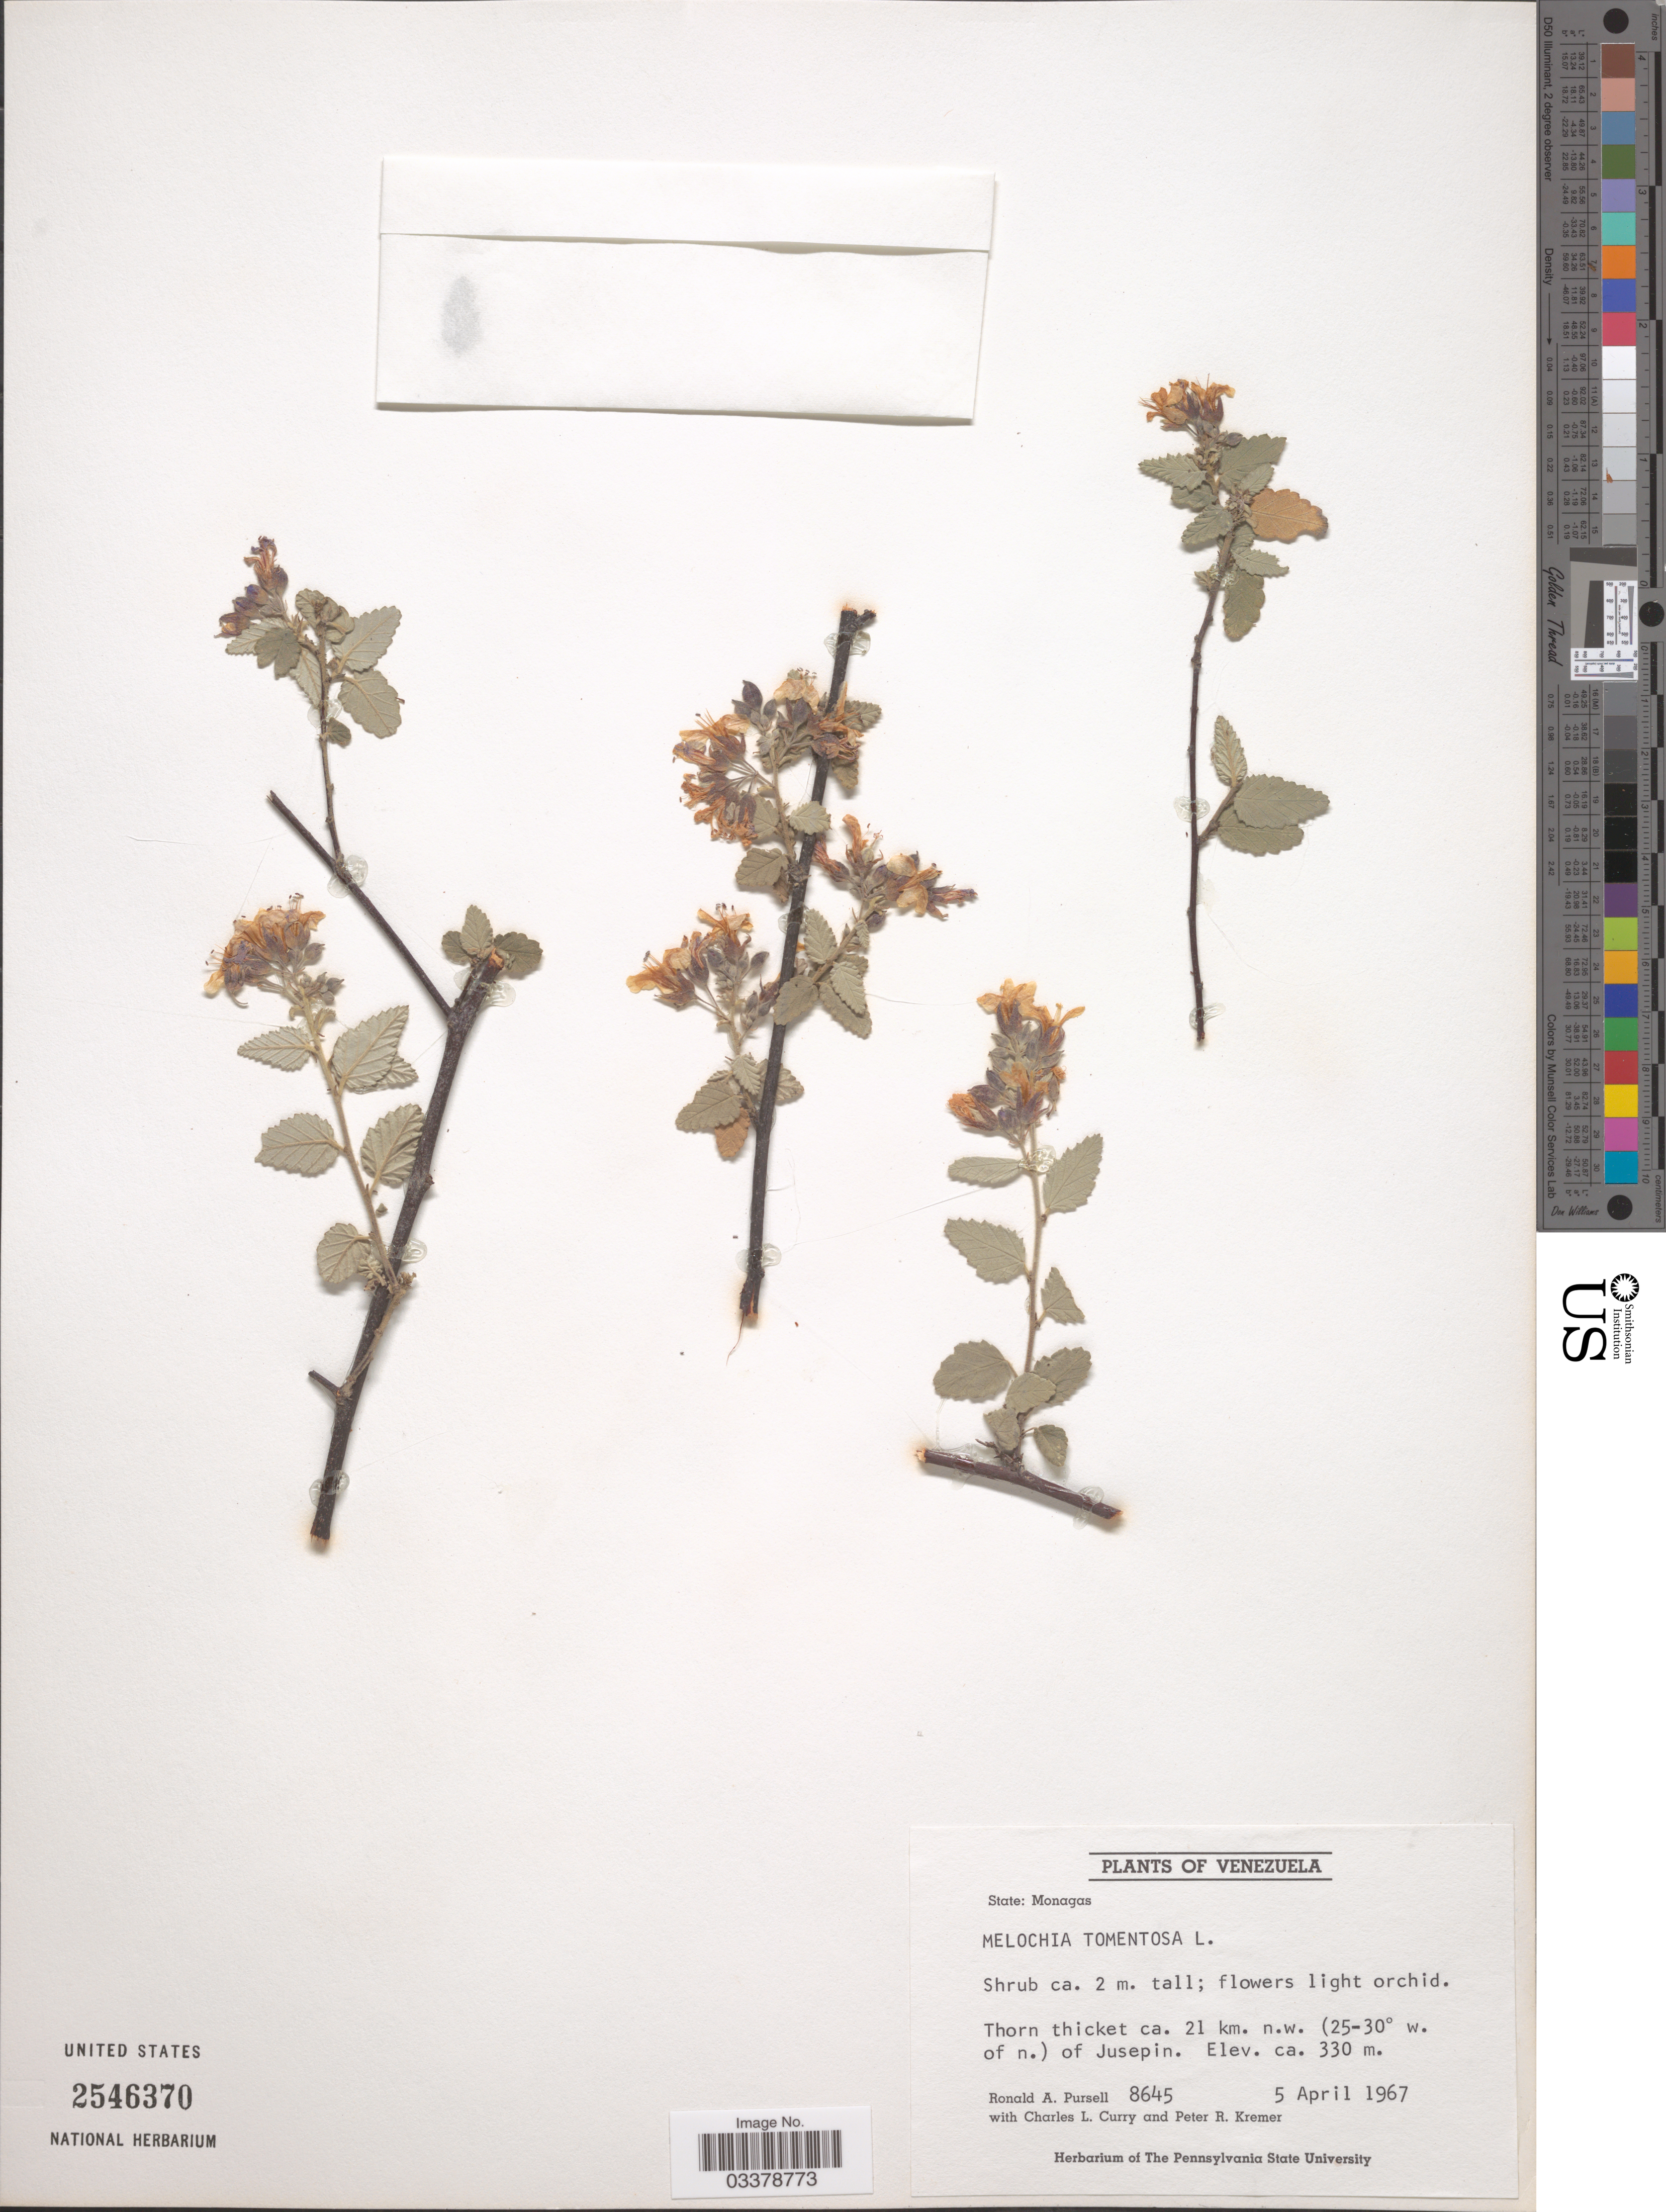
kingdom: Plantae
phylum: Tracheophyta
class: Magnoliopsida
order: Malvales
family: Malvaceae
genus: Melochia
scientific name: Melochia tomentosa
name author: L.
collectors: R. A. Pursell, C. L. Curry & P. Kremer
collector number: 8645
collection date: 1967-04-05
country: Venezuela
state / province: Monagas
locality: Thorn thicket ca. 21 km. n.w. (25-30° w. of n.) of Jusepin.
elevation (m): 330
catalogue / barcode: US 2546370